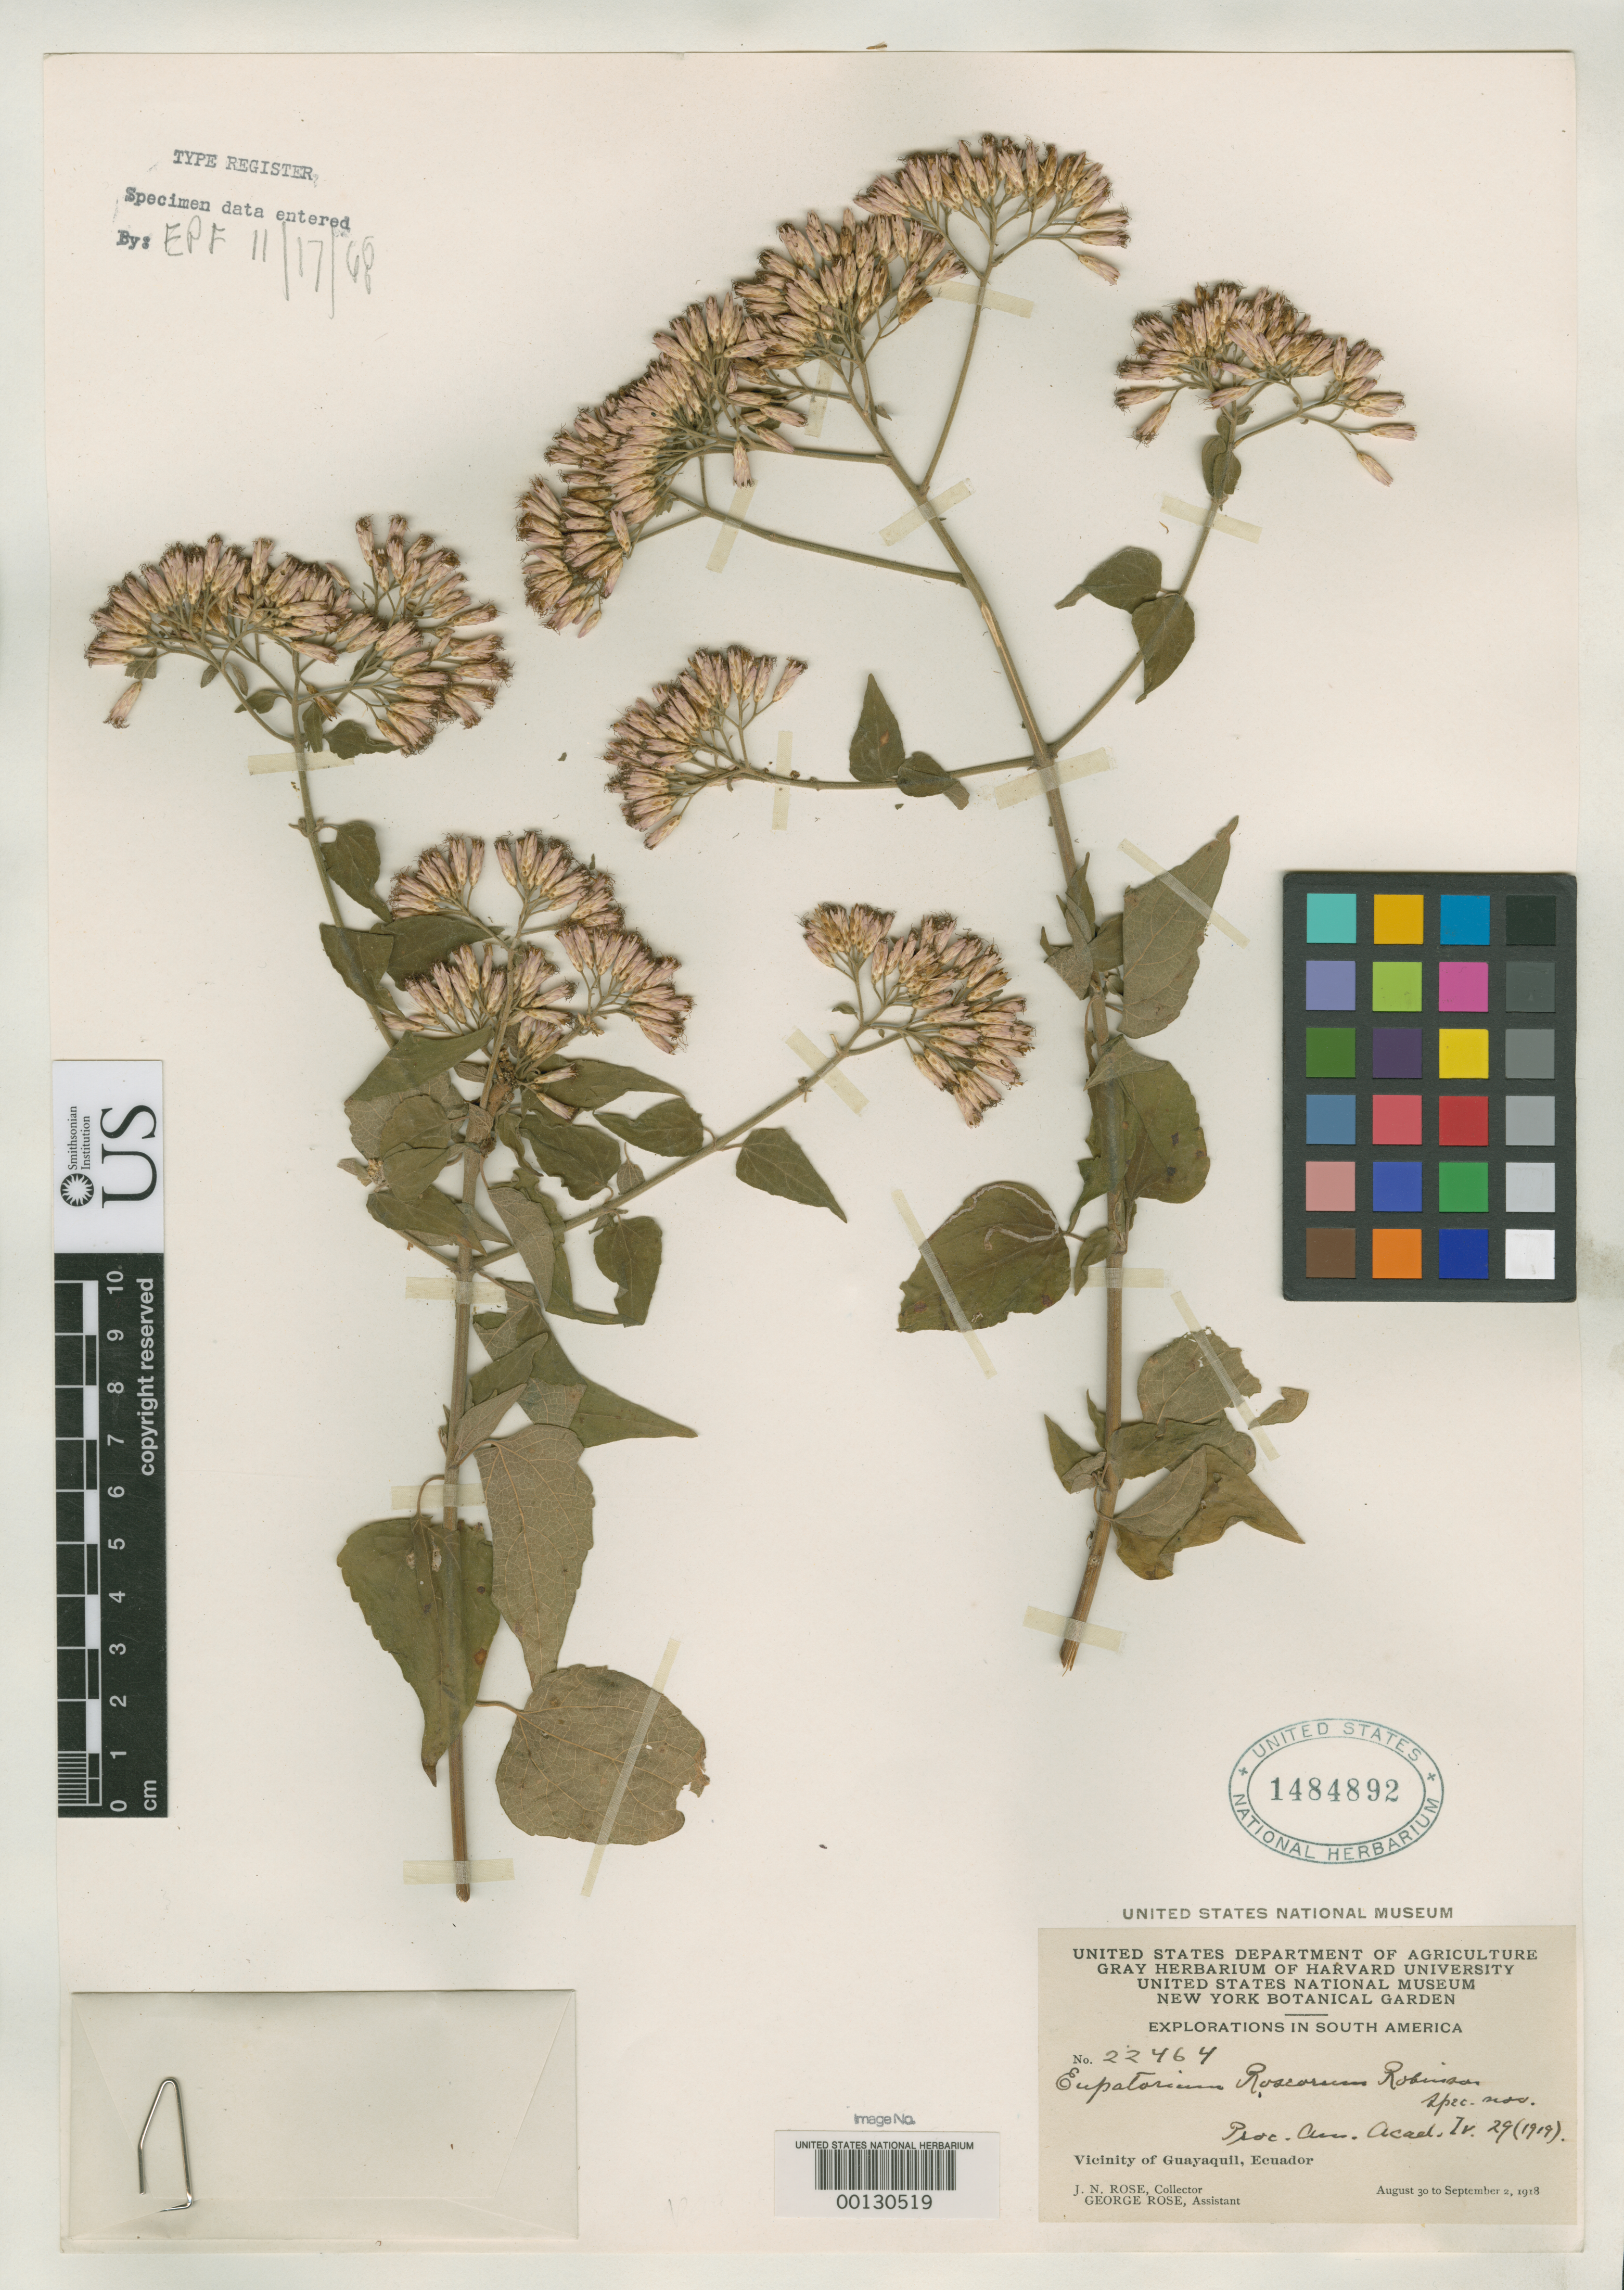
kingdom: Plantae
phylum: Tracheophyta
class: Magnoliopsida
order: Asterales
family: Asteraceae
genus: Eupatorium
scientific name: Eupatorium roseorum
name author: B.L. Rob.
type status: Type Collection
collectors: J. N. Rose & G. Rose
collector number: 22464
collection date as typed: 30 Aug 1918 to 02 Sep 1918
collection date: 1918-08-30/1918-09-02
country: Ecuador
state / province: Guayas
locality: Vicinity of Guayaquil.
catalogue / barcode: US 1484892